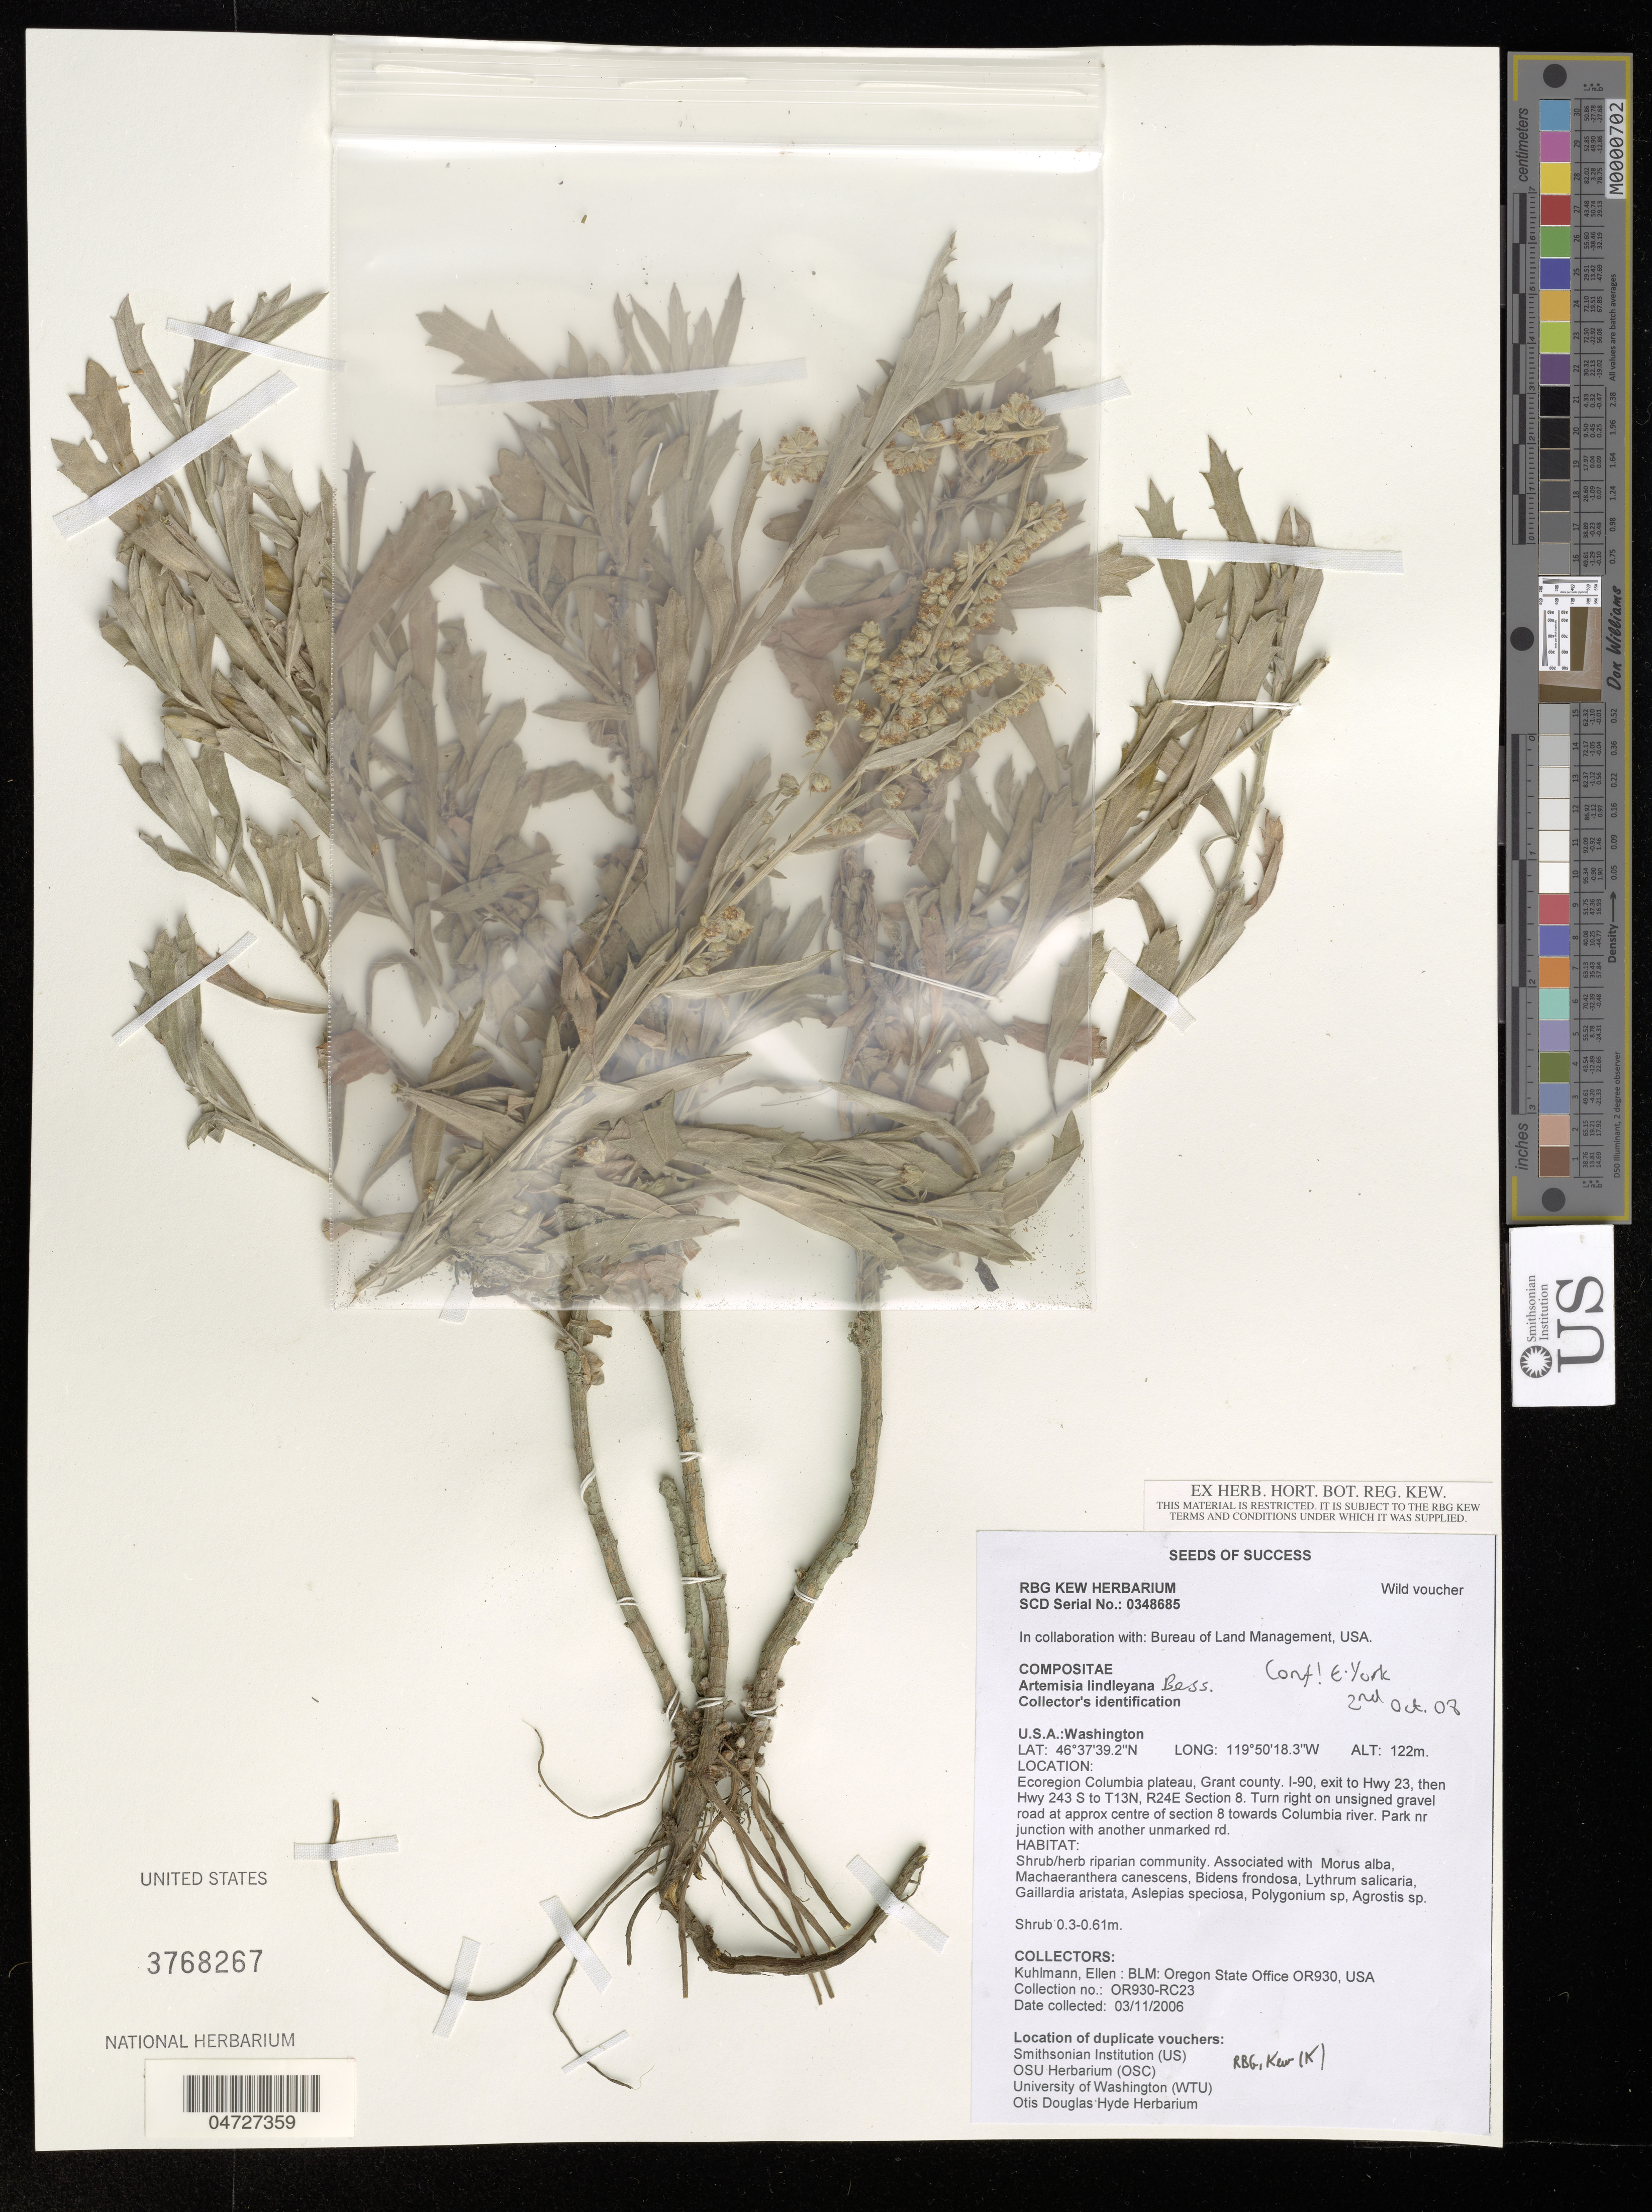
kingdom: Plantae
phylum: Tracheophyta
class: Magnoliopsida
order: Asterales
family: Asteraceae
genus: Artemisia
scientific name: Artemisia lindleyana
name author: Besser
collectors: E. Kuhlmann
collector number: OR930-RC23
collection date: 2006-11-03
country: United States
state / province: Washington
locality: Ecoregion Columbia plateau, Grant county. I-90, exit to Hwy 23, then Hwy 243 S to T13N, R24E Section 8. Turn right on unsigned gravel road at approx centre of section 8 towards Columbia river. Park nr junction with another unmarked rd.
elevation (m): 122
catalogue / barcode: US 3768267